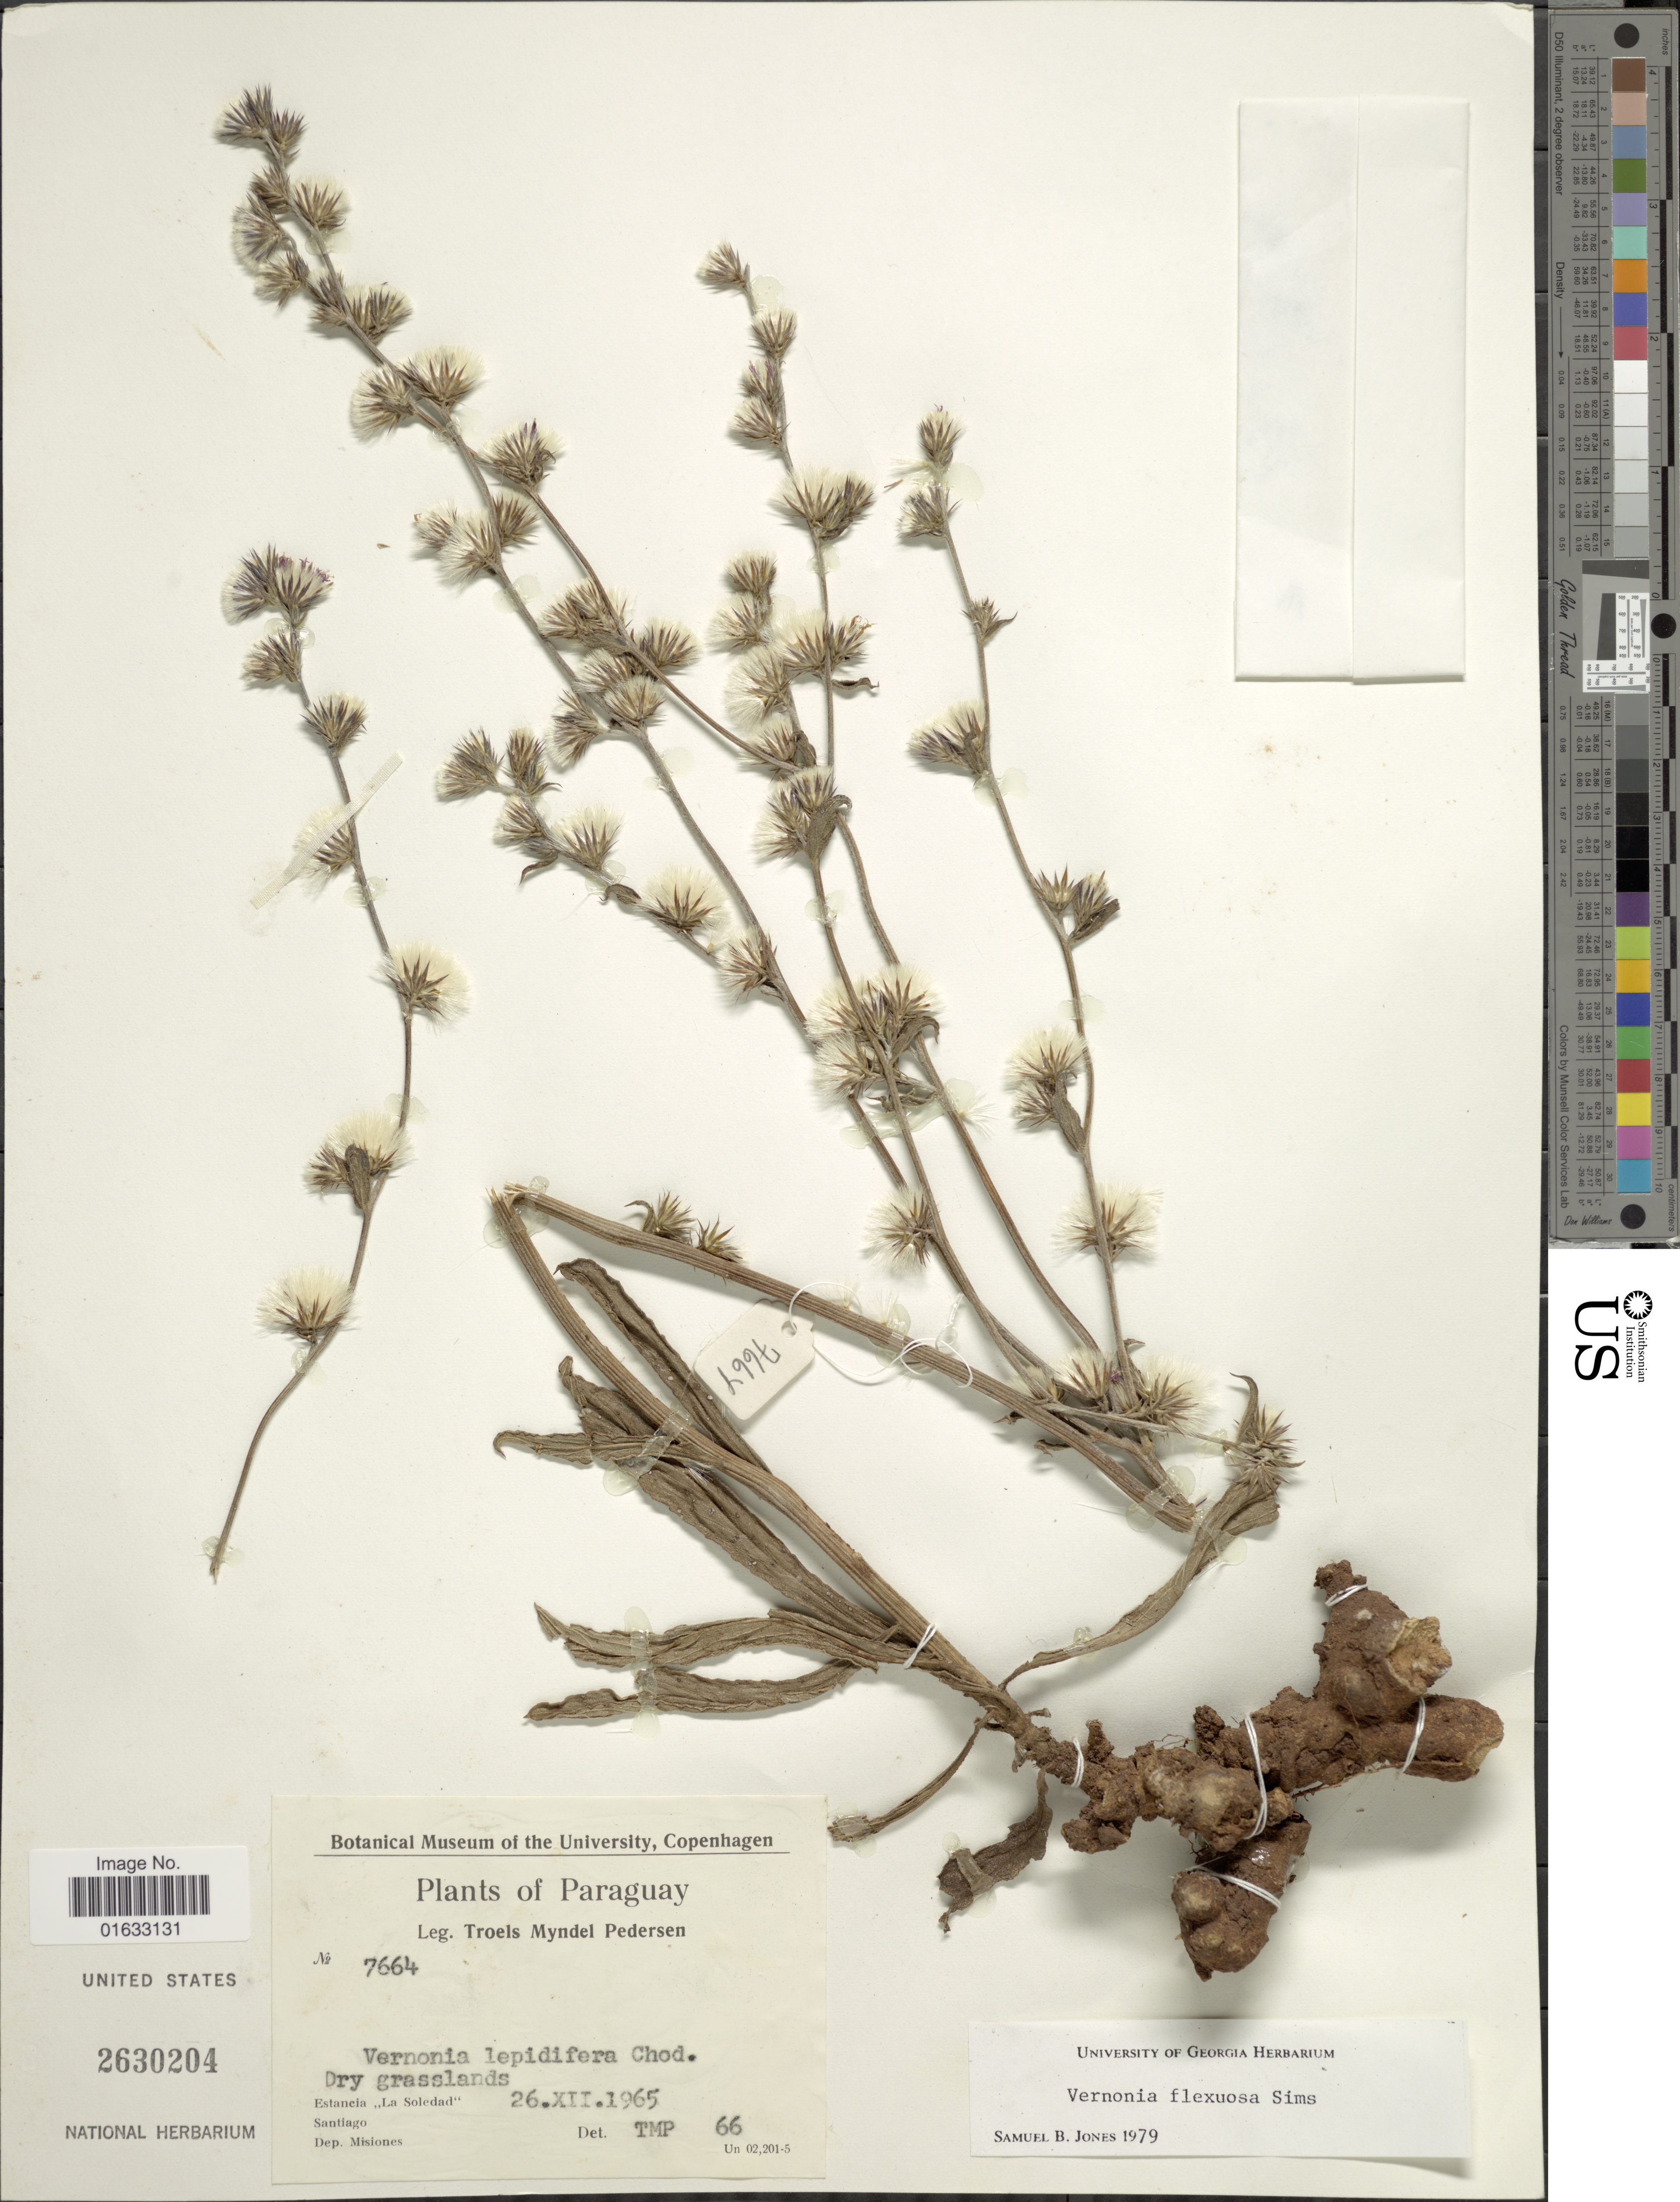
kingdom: Plantae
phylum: Tracheophyta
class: Magnoliopsida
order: Asterales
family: Asteraceae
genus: Chrysolaena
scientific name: Chrysolaena flexuosa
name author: (Sims) H. Rob.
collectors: T. Pederson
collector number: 7664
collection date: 1965-12-26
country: Paraguay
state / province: Misiones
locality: Paraguay, Estancia "La Soledad", Santiago, Dep. Misiones.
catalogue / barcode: US 2630204